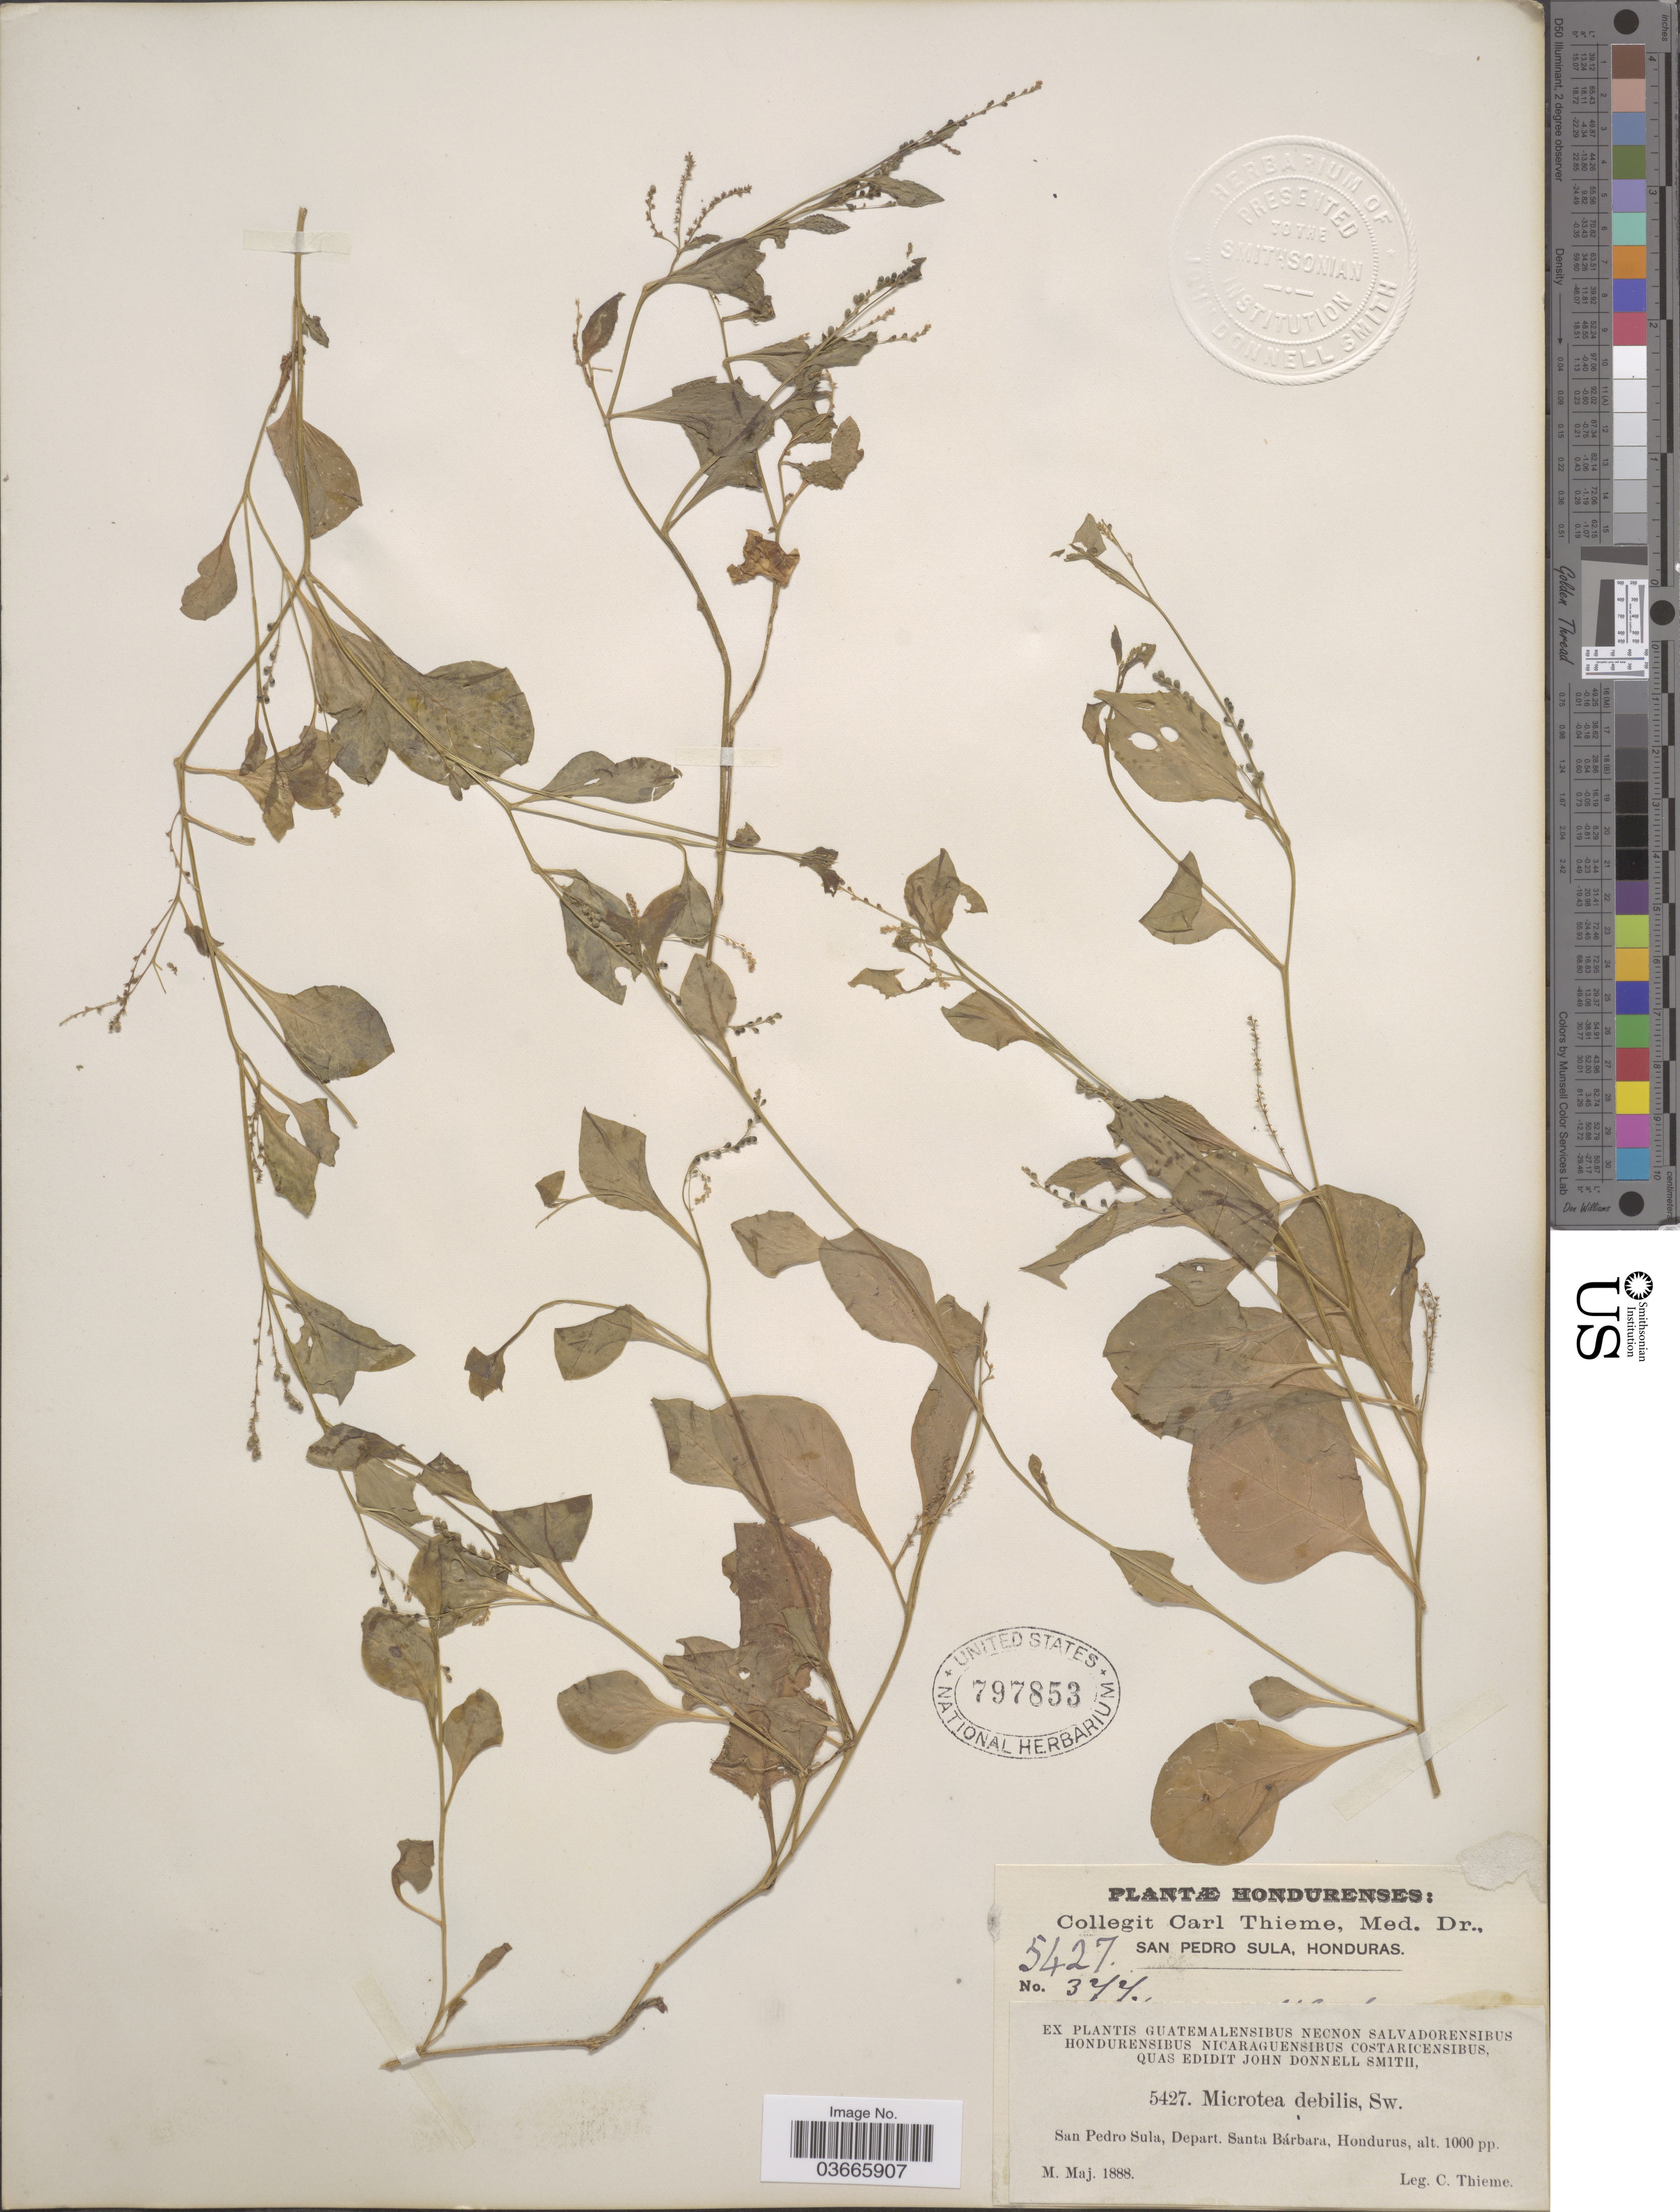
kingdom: Plantae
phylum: Tracheophyta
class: Magnoliopsida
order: Caryophyllales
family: Microteaceae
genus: Microtea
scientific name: Microtea debilis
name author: Sw.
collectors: C. Thieme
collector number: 5427/377*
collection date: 1888-05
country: Honduras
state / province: Santa Bárbara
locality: San Pedro Sula, Depart. Santa Bárbara.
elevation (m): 305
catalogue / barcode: US 797853